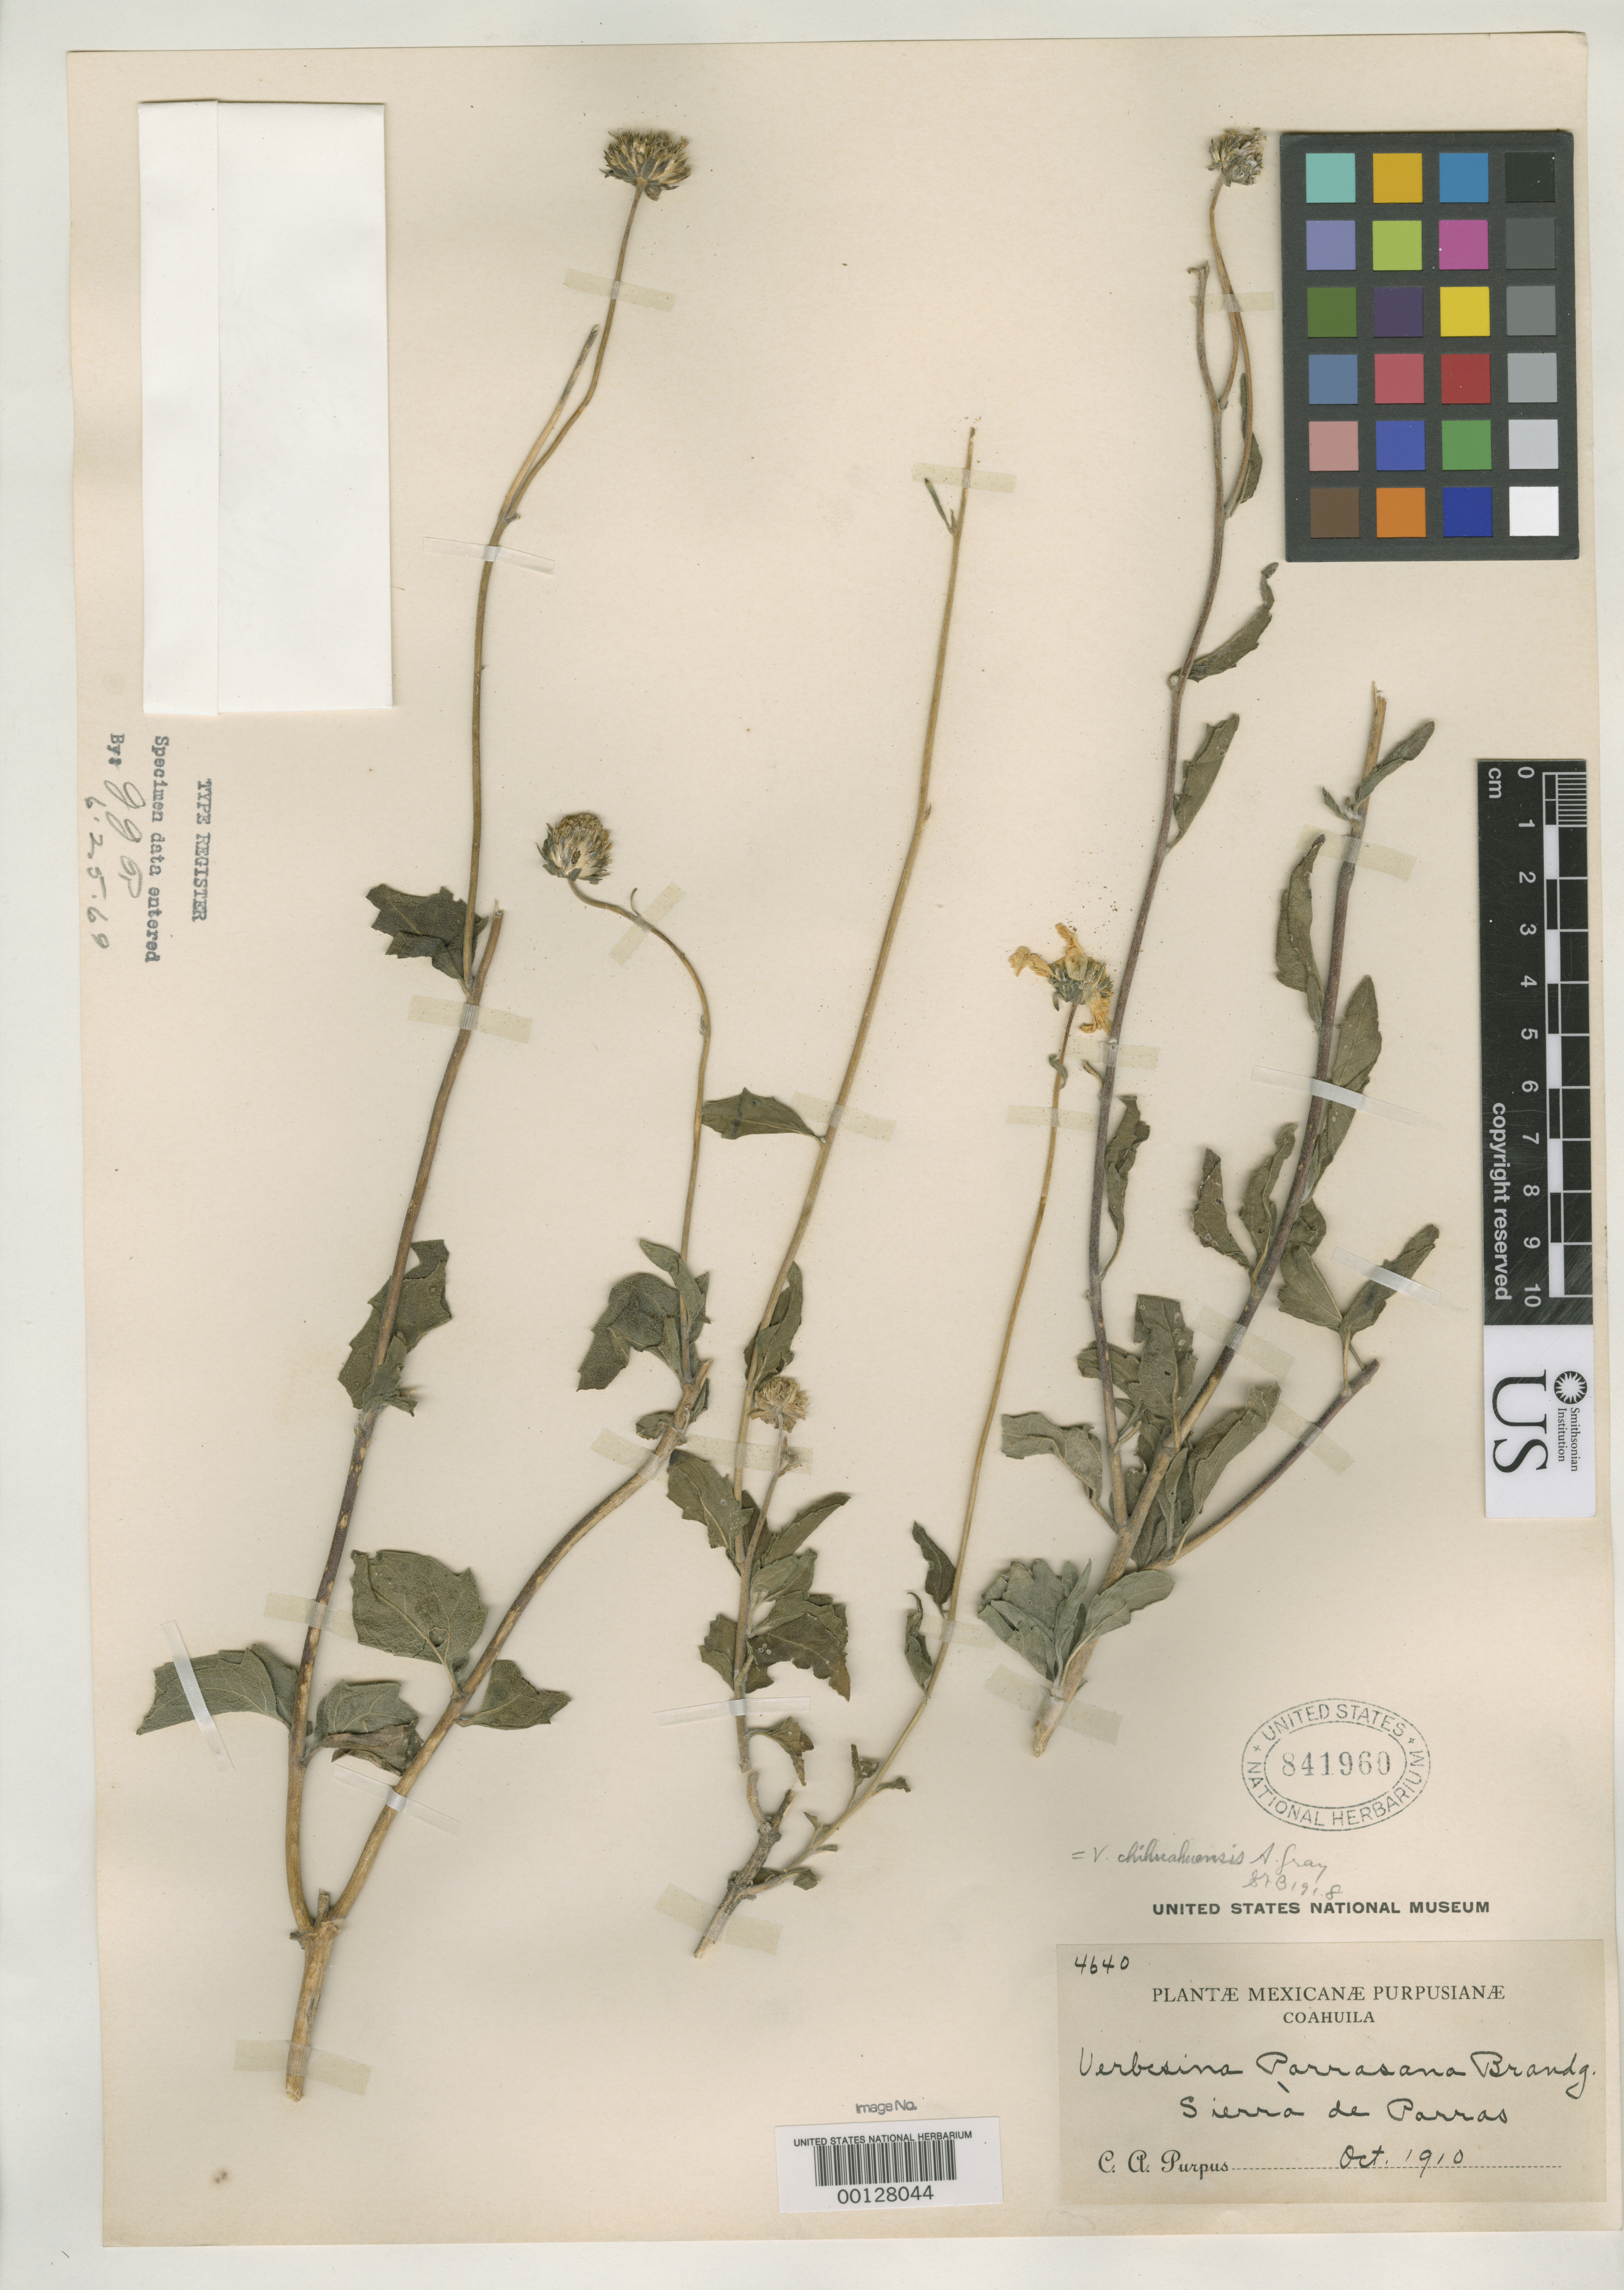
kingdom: Plantae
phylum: Tracheophyta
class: Magnoliopsida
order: Asterales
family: Asteraceae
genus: Verbesina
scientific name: Verbesina parrasana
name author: Brandegee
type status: Syntype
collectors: C. A. Purpus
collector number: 4640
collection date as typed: Oct 1910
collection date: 1910-10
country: Mexico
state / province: Coahuila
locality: Sierra de Parras.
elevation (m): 2438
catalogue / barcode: US 841960